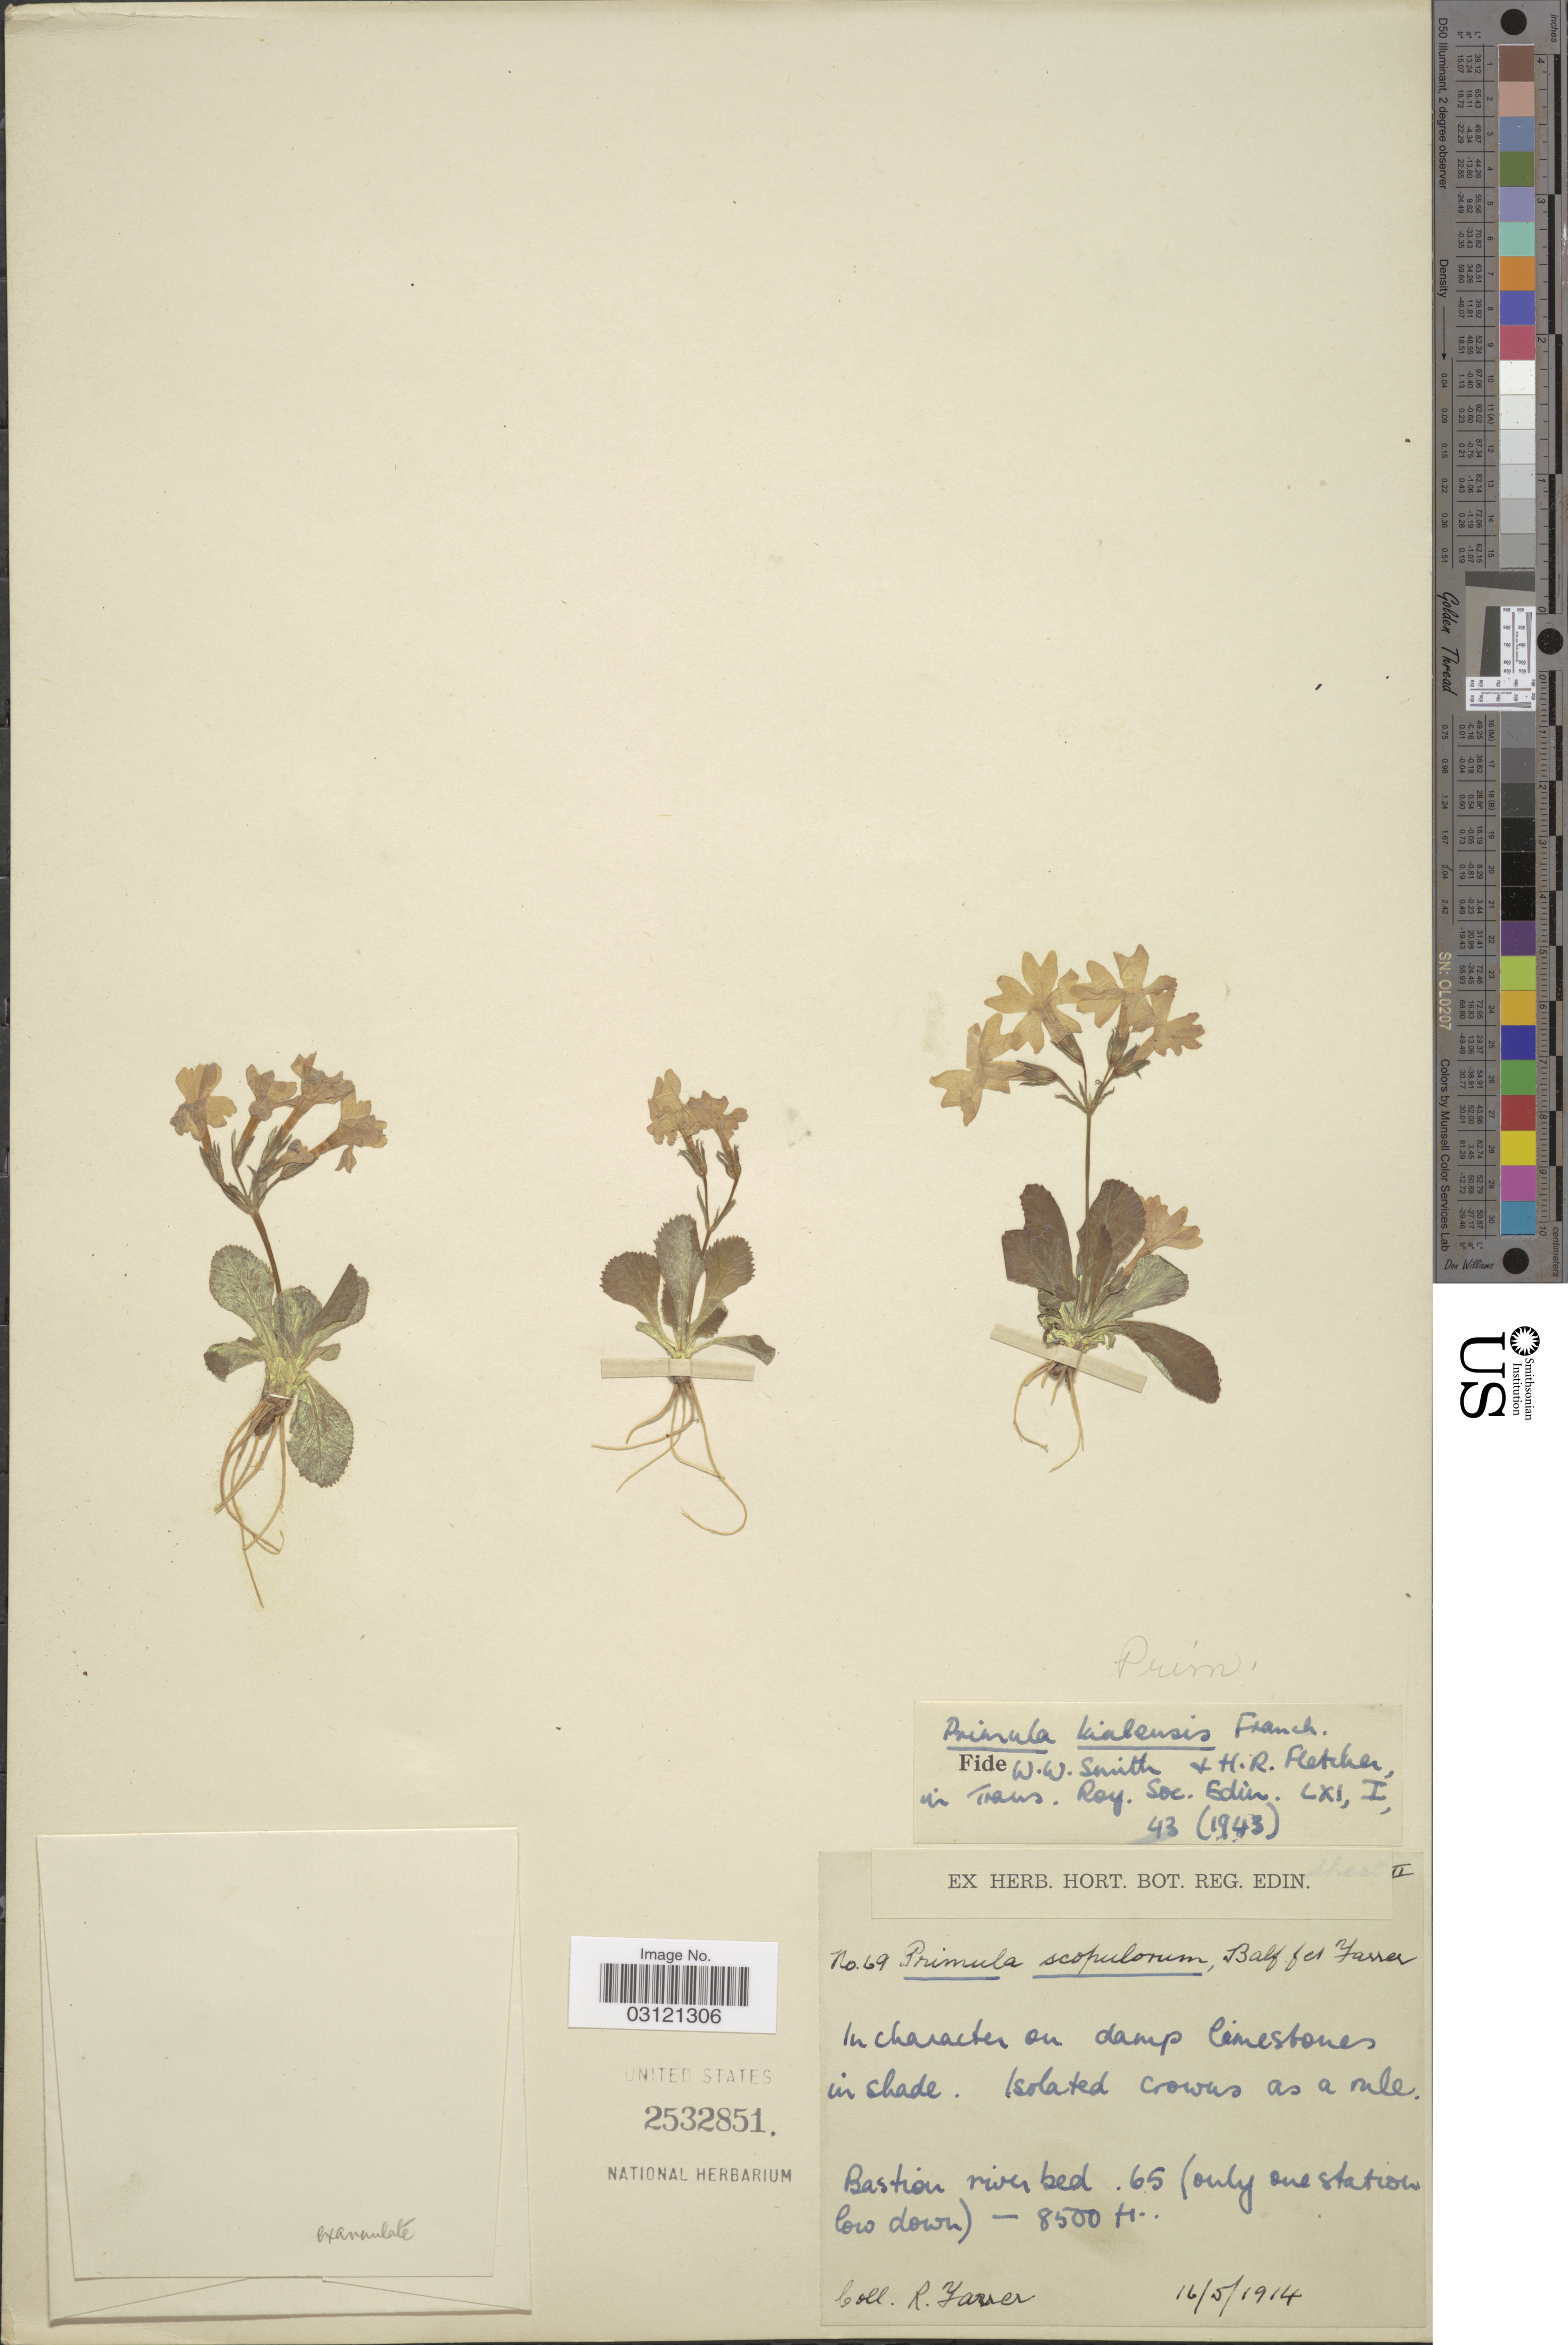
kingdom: Plantae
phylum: Tracheophyta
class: Magnoliopsida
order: Ericales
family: Primulaceae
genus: Primula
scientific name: Primula kialensis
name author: Franch.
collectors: R. Farrer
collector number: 69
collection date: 1914-05-16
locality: Bastion river bed, 65 (only one station) low down).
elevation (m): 2591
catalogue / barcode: US 2532851